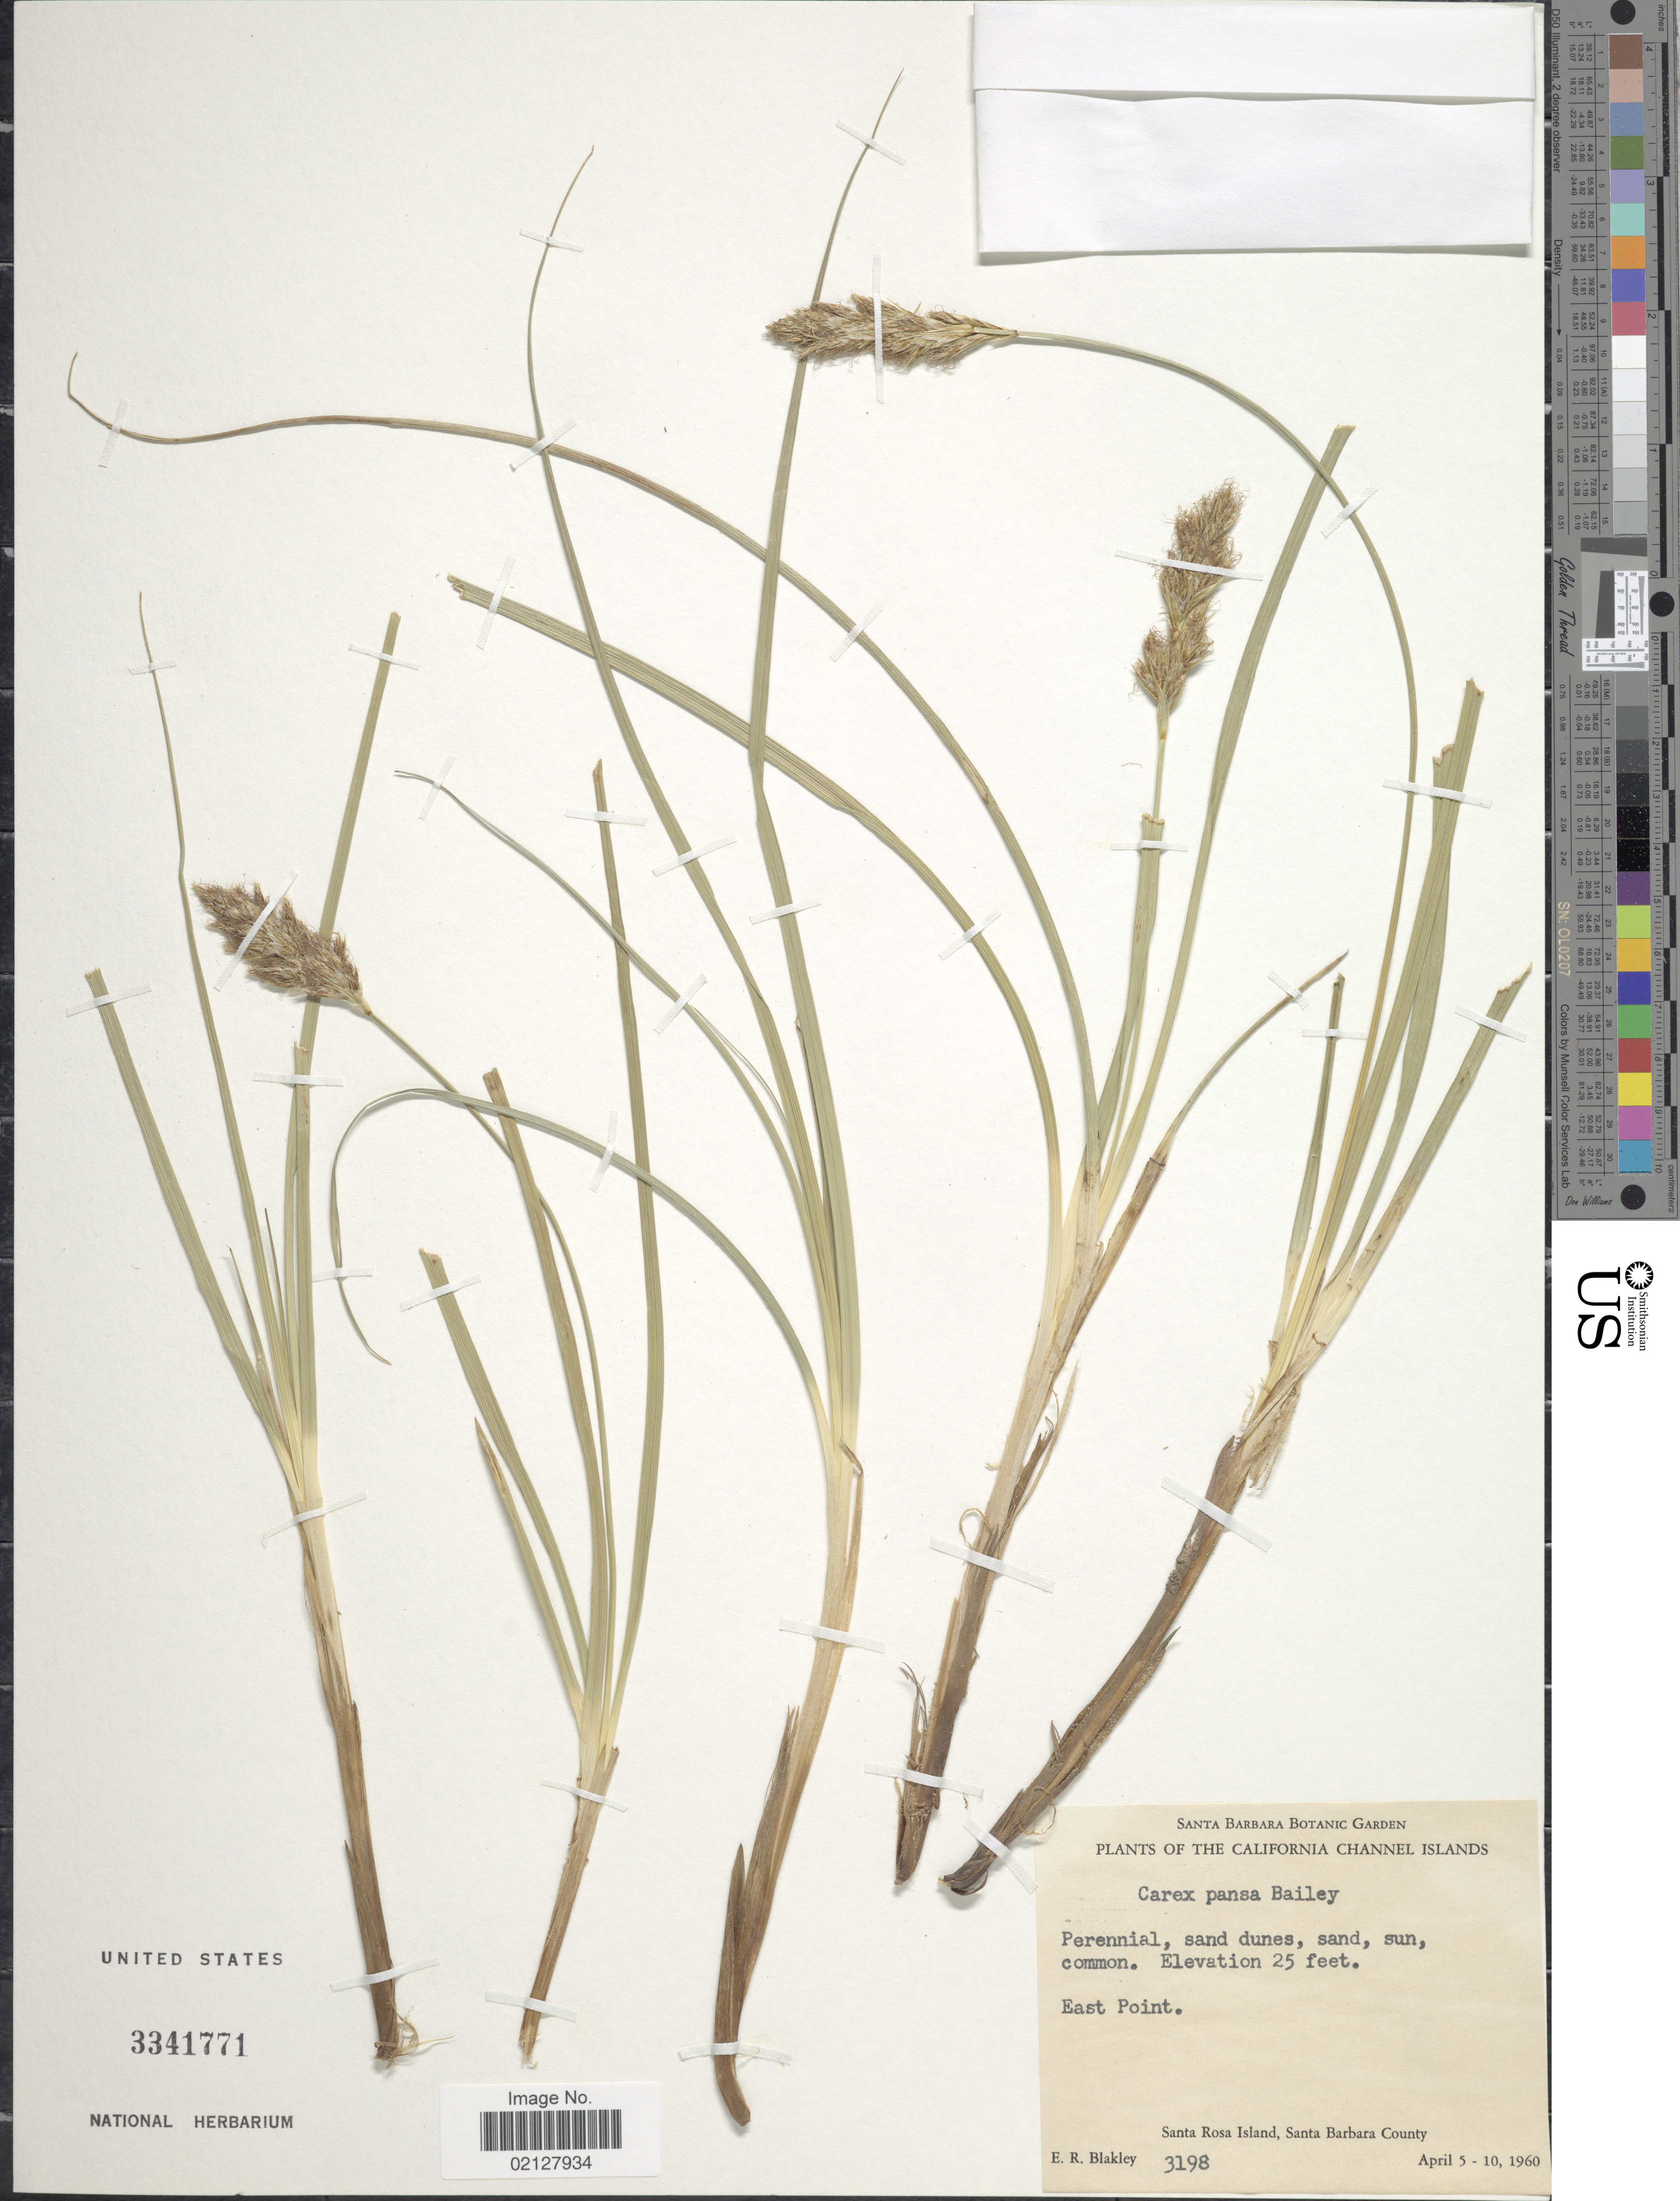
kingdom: Plantae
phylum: Tracheophyta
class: Liliopsida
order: Poales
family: Cyperaceae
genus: Carex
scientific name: Carex pansa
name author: L.H. Bailey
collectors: E. R. Blakley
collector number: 3198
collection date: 1960-04-05/1960-04-10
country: United States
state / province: California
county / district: Santa Barbara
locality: California Channel Islands. East Point. Santa Rosa Island, Santa Barbara County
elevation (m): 8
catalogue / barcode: US 3341771